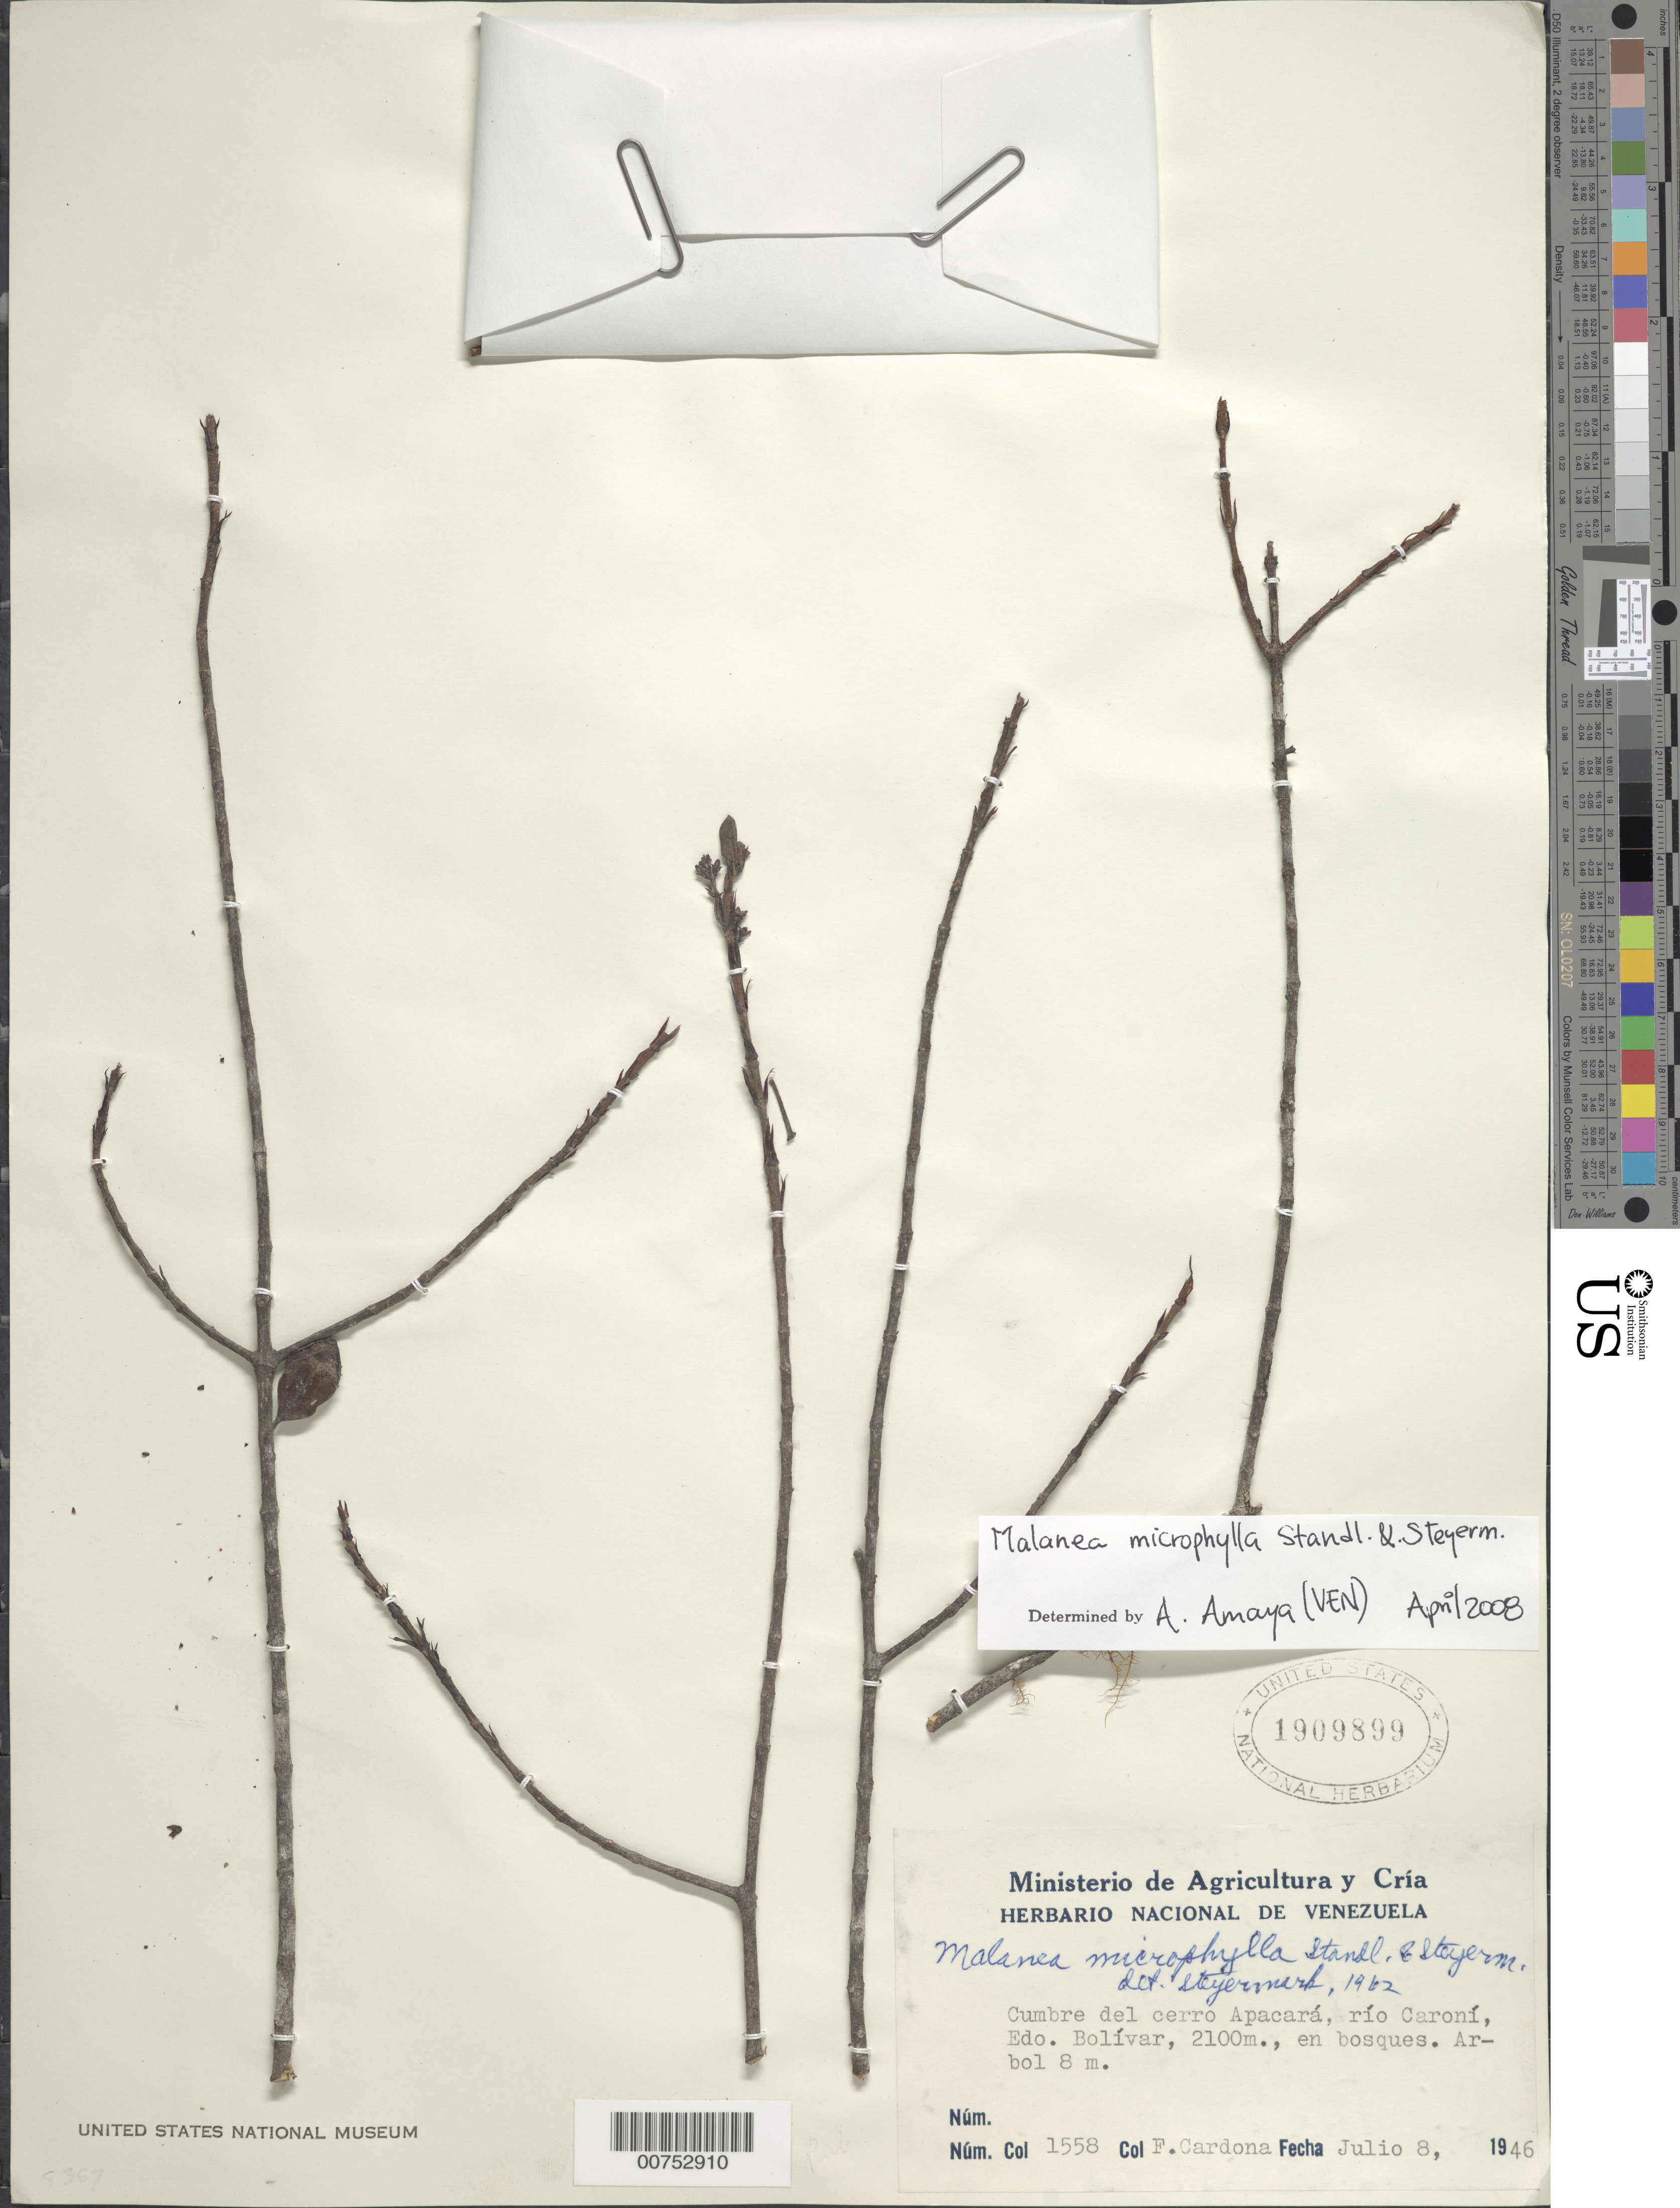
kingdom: Plantae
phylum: Tracheophyta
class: Magnoliopsida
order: Gentianales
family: Rubiaceae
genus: Malanea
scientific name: Malanea microphylla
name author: Standl. & Steyerm.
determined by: Steyermark, Julian A., (VEN)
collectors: F. Cardona Puig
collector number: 1558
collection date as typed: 8-Jul-46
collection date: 1946-07-08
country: Venezuela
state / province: Bolívar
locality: Río Caroní, Cerro Apacará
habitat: Bosques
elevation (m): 2000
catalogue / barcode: US 1909899